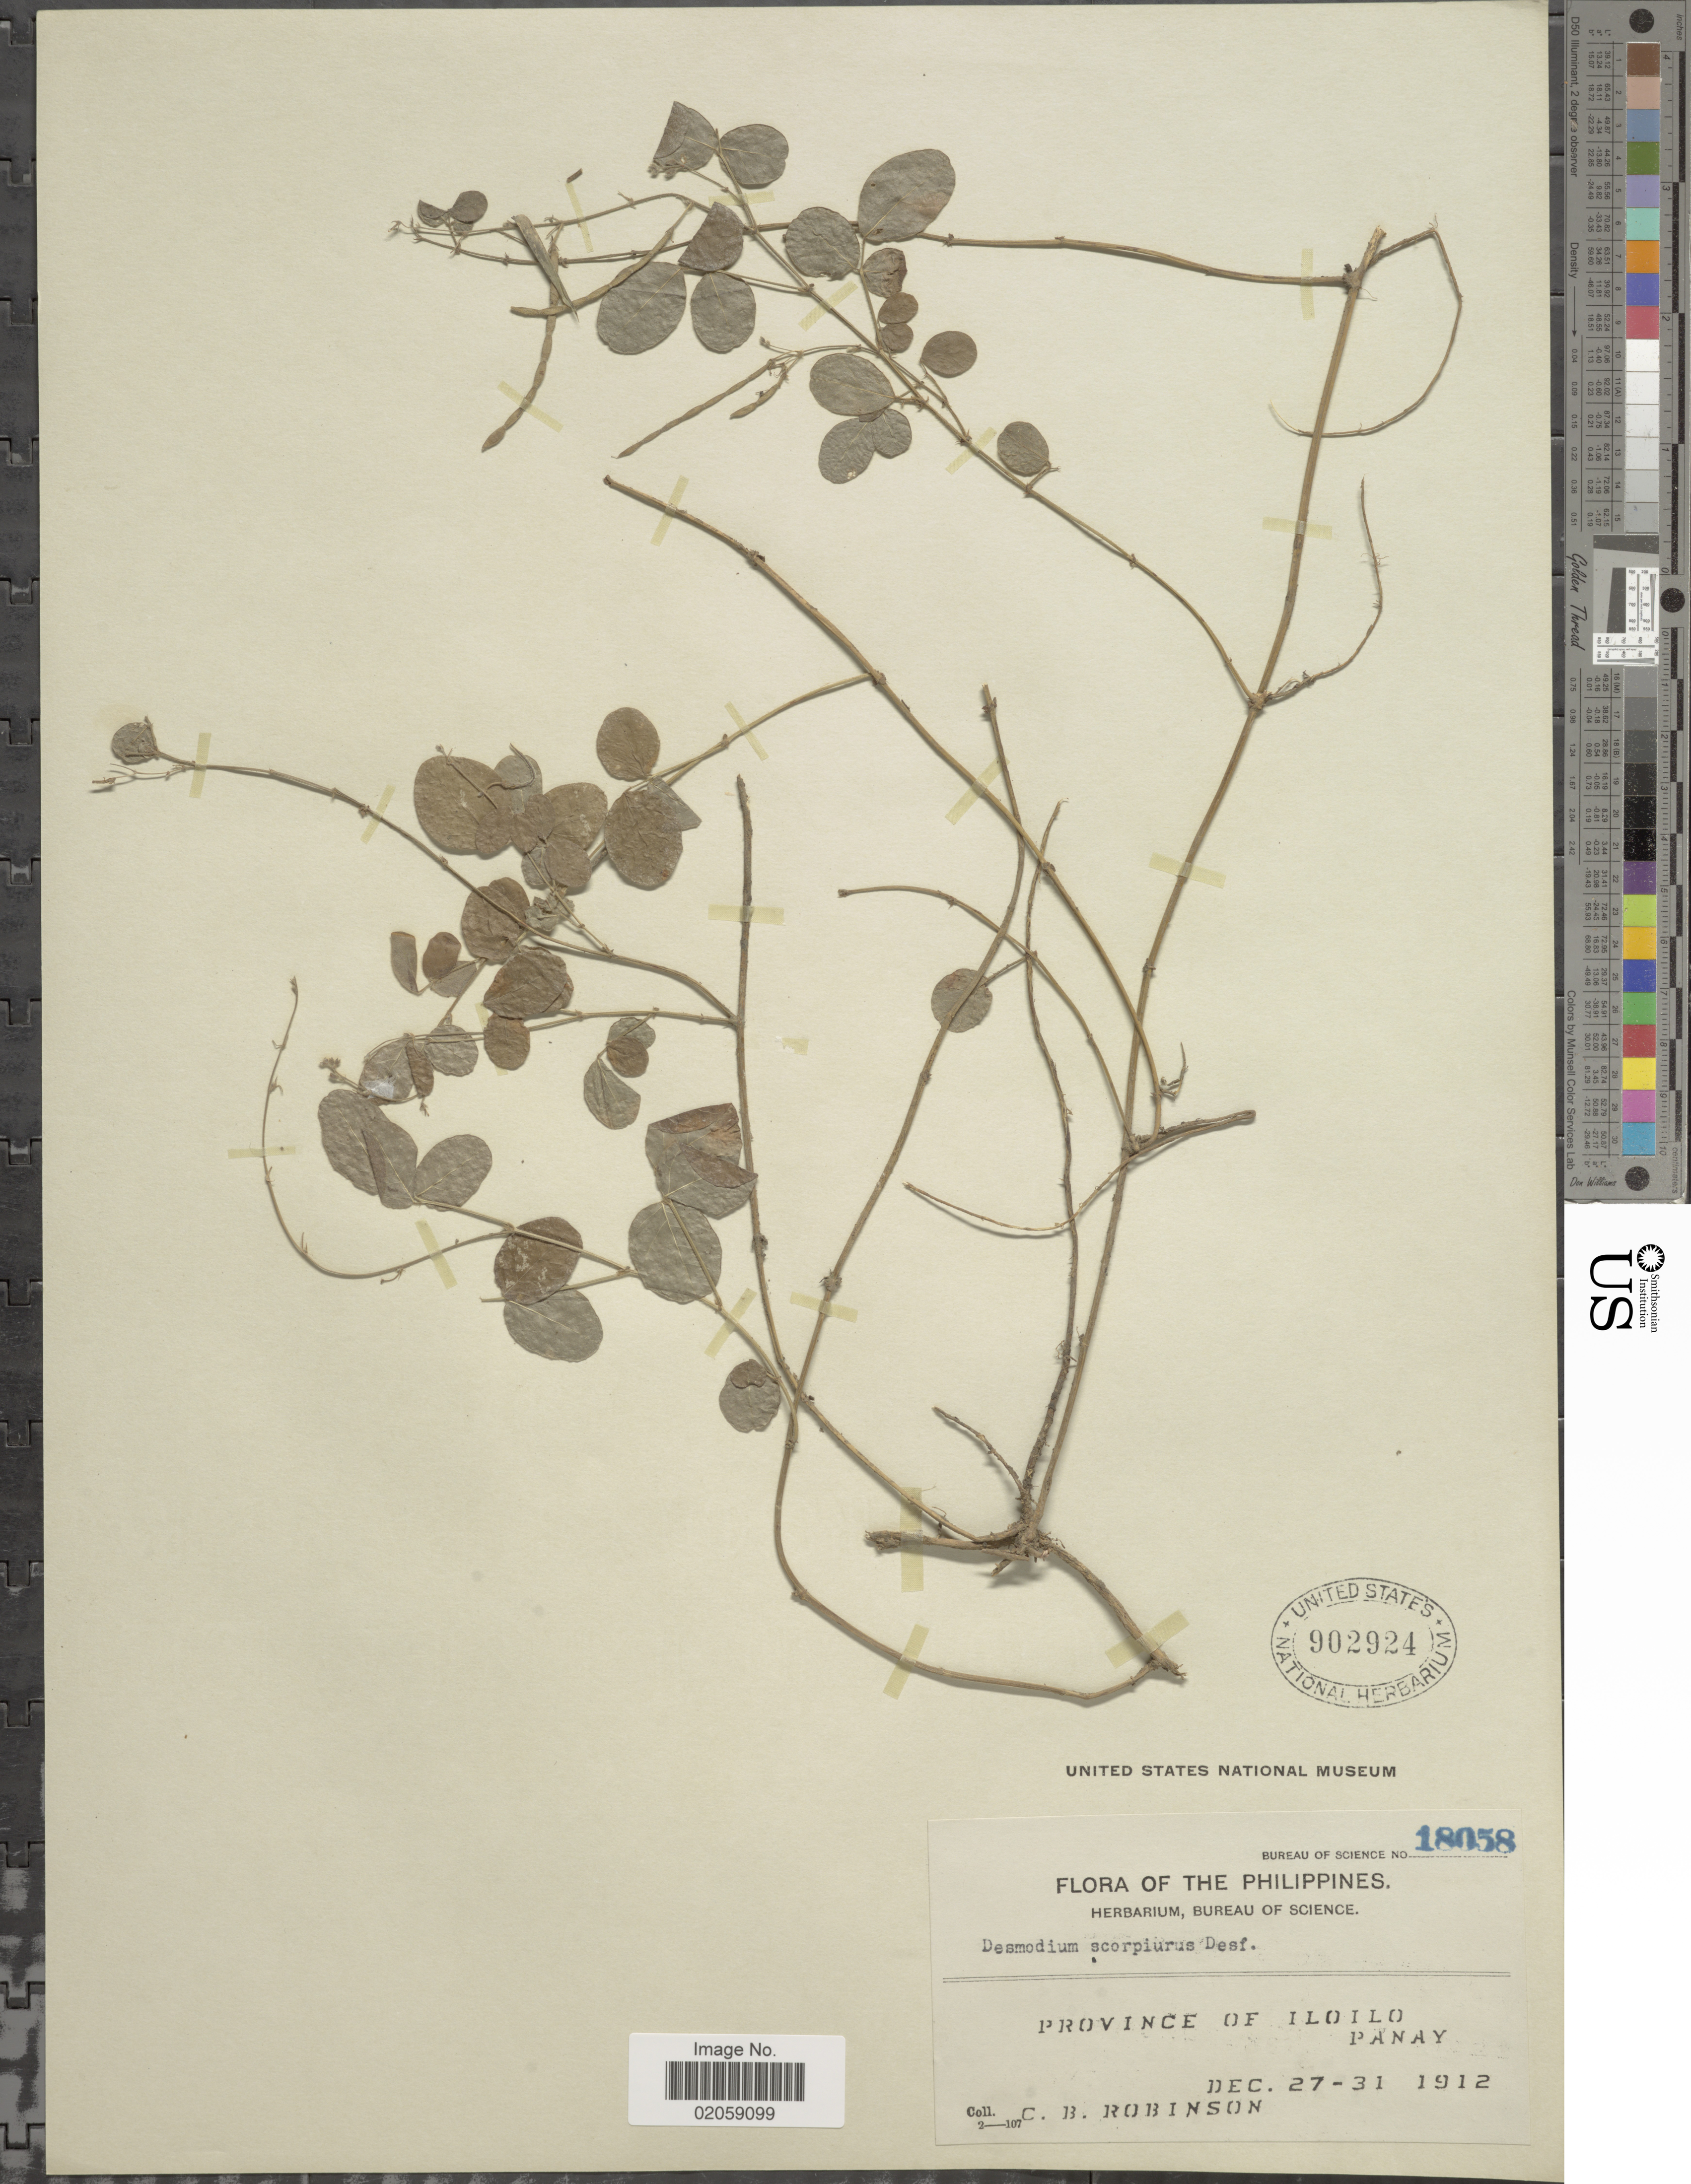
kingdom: Plantae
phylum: Tracheophyta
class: Magnoliopsida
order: Fabales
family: Fabaceae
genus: Desmodium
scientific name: Desmodium scorpiurus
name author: (Sw.) Desv. ex DC.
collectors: C. Robinson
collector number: Bureau of Science 18058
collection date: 1912-12-27/1912-12-31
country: Philippines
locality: Province of Iloilo. Panay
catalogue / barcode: US 902924